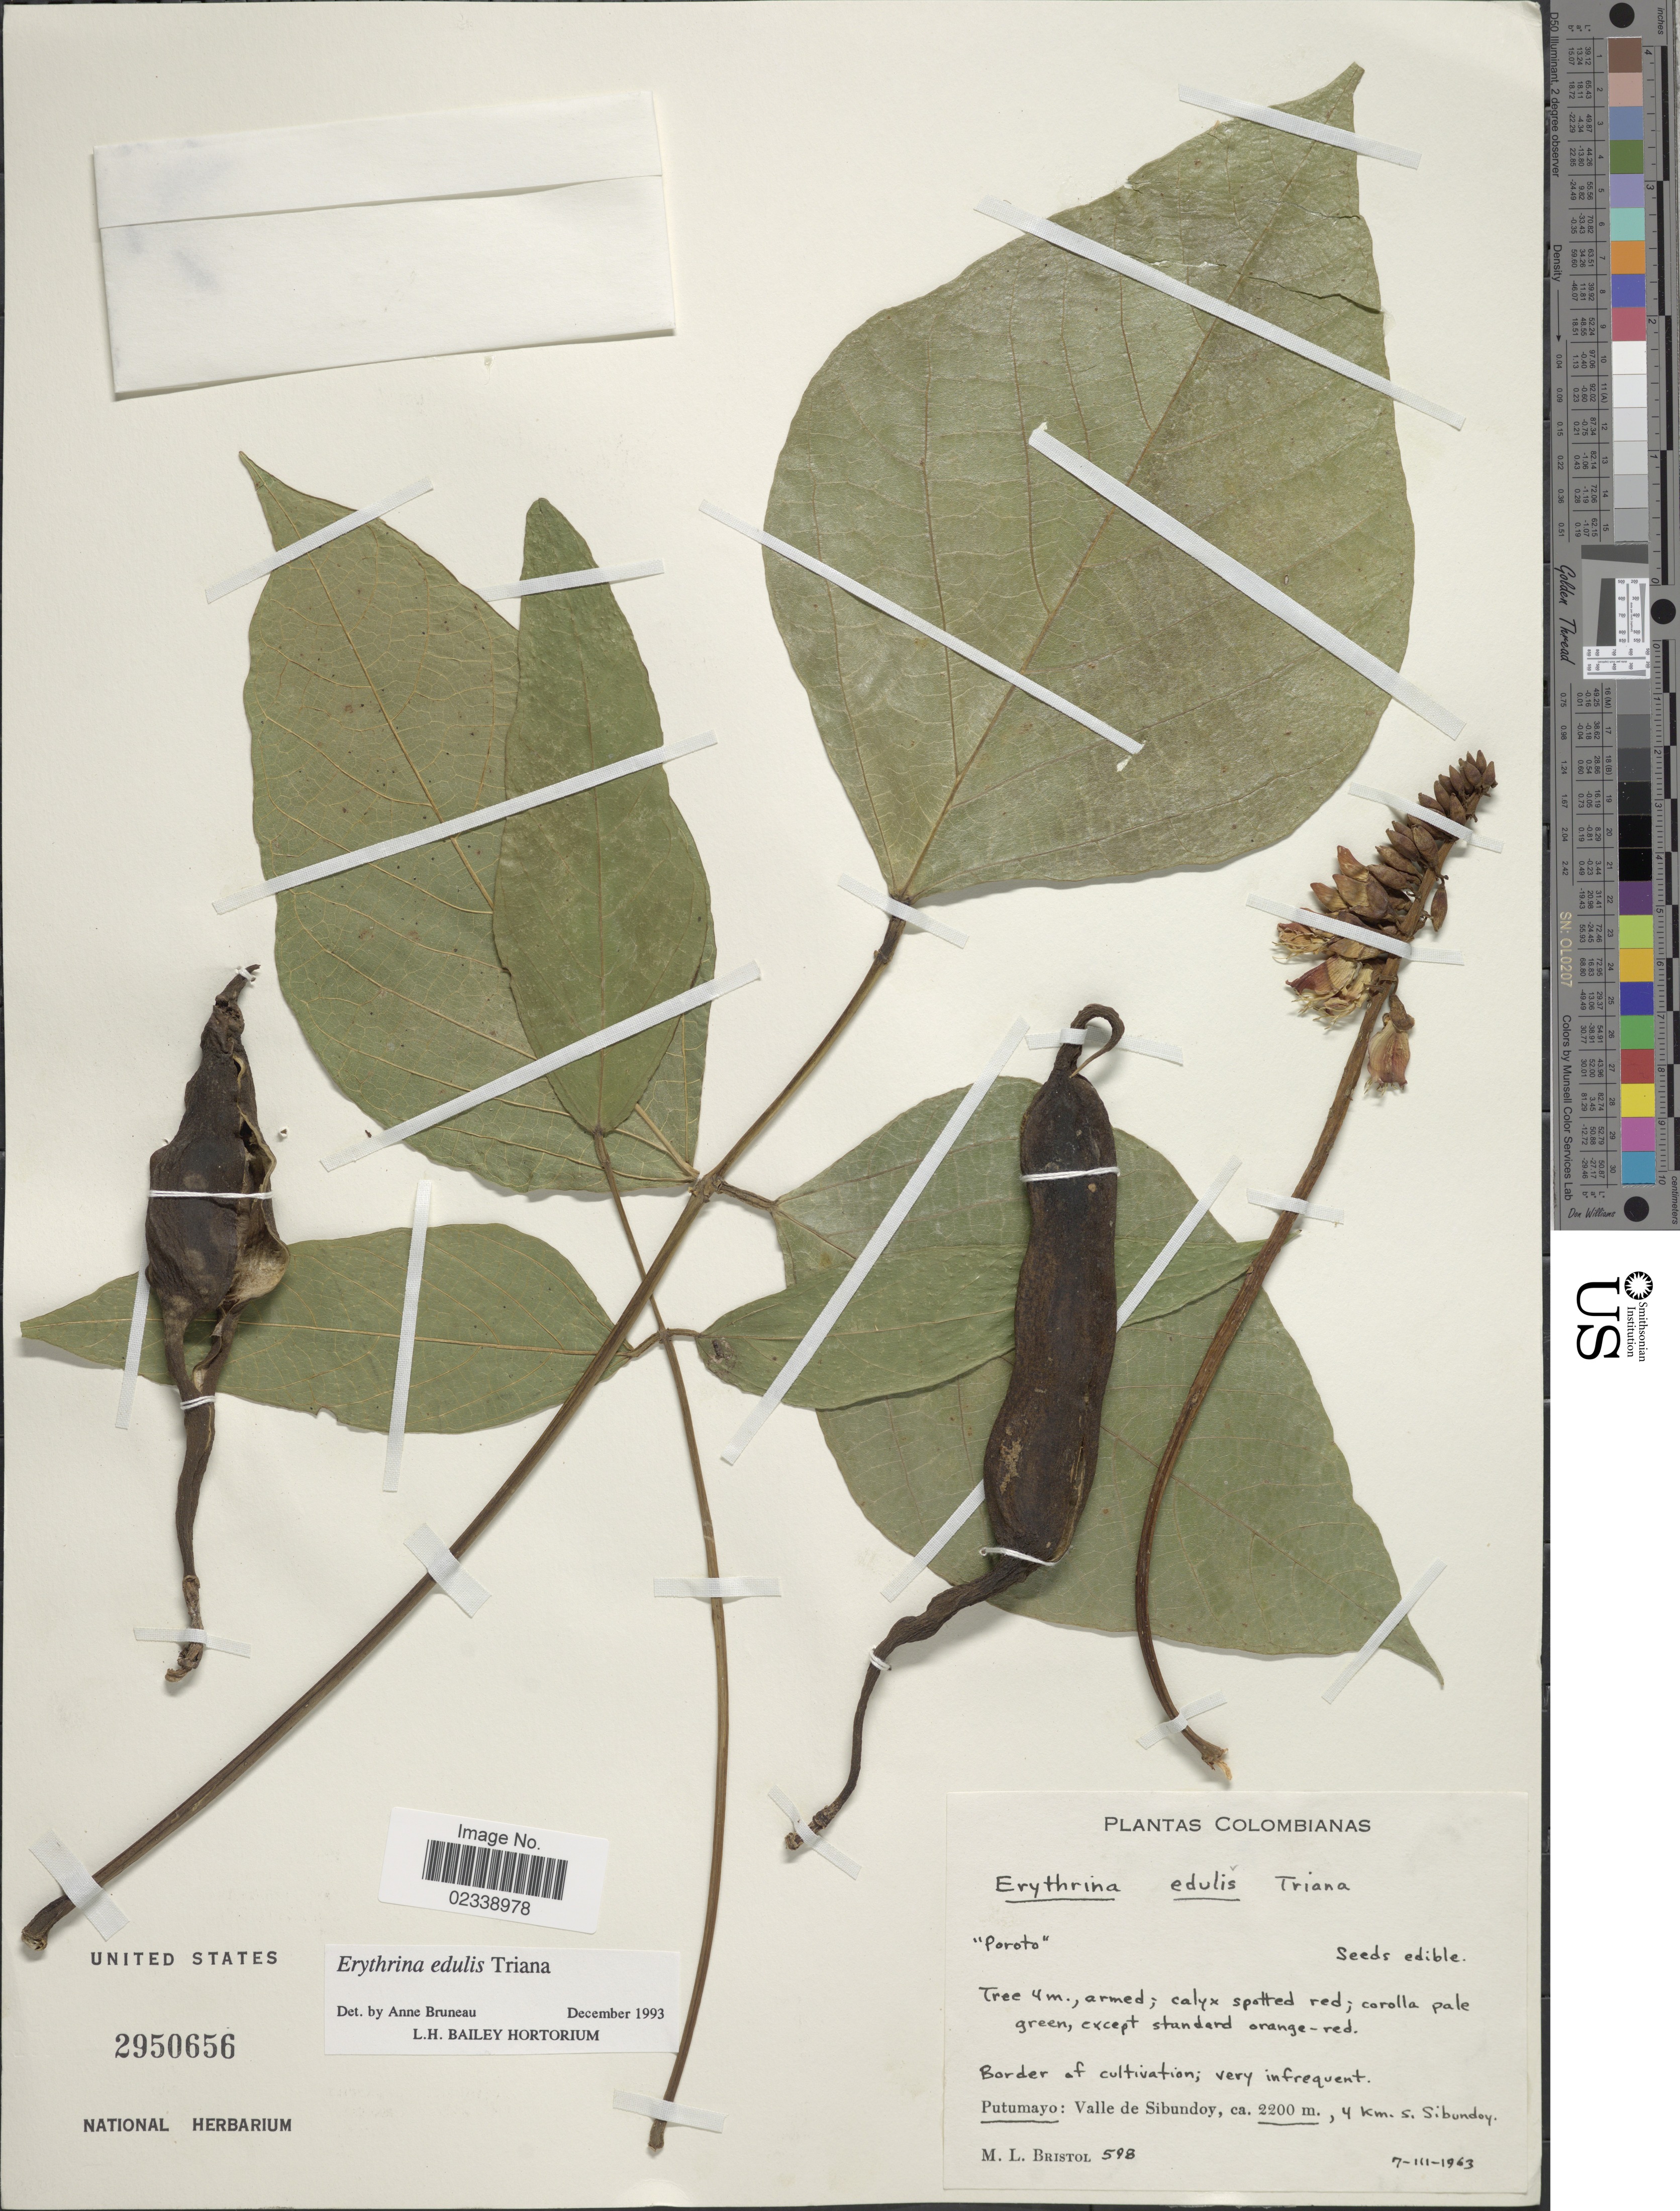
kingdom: Plantae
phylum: Tracheophyta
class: Magnoliopsida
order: Fabales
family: Fabaceae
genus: Erythrina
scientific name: Erythrina edulis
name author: Triana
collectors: M. L. Bristol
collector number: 598*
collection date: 1963-03-07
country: Colombia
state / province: Putumayo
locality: Border of cultivation, Valle de Sibundoy, 4 km. S. Sibundoy, Colombianas.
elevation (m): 2200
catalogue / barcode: US 2950656